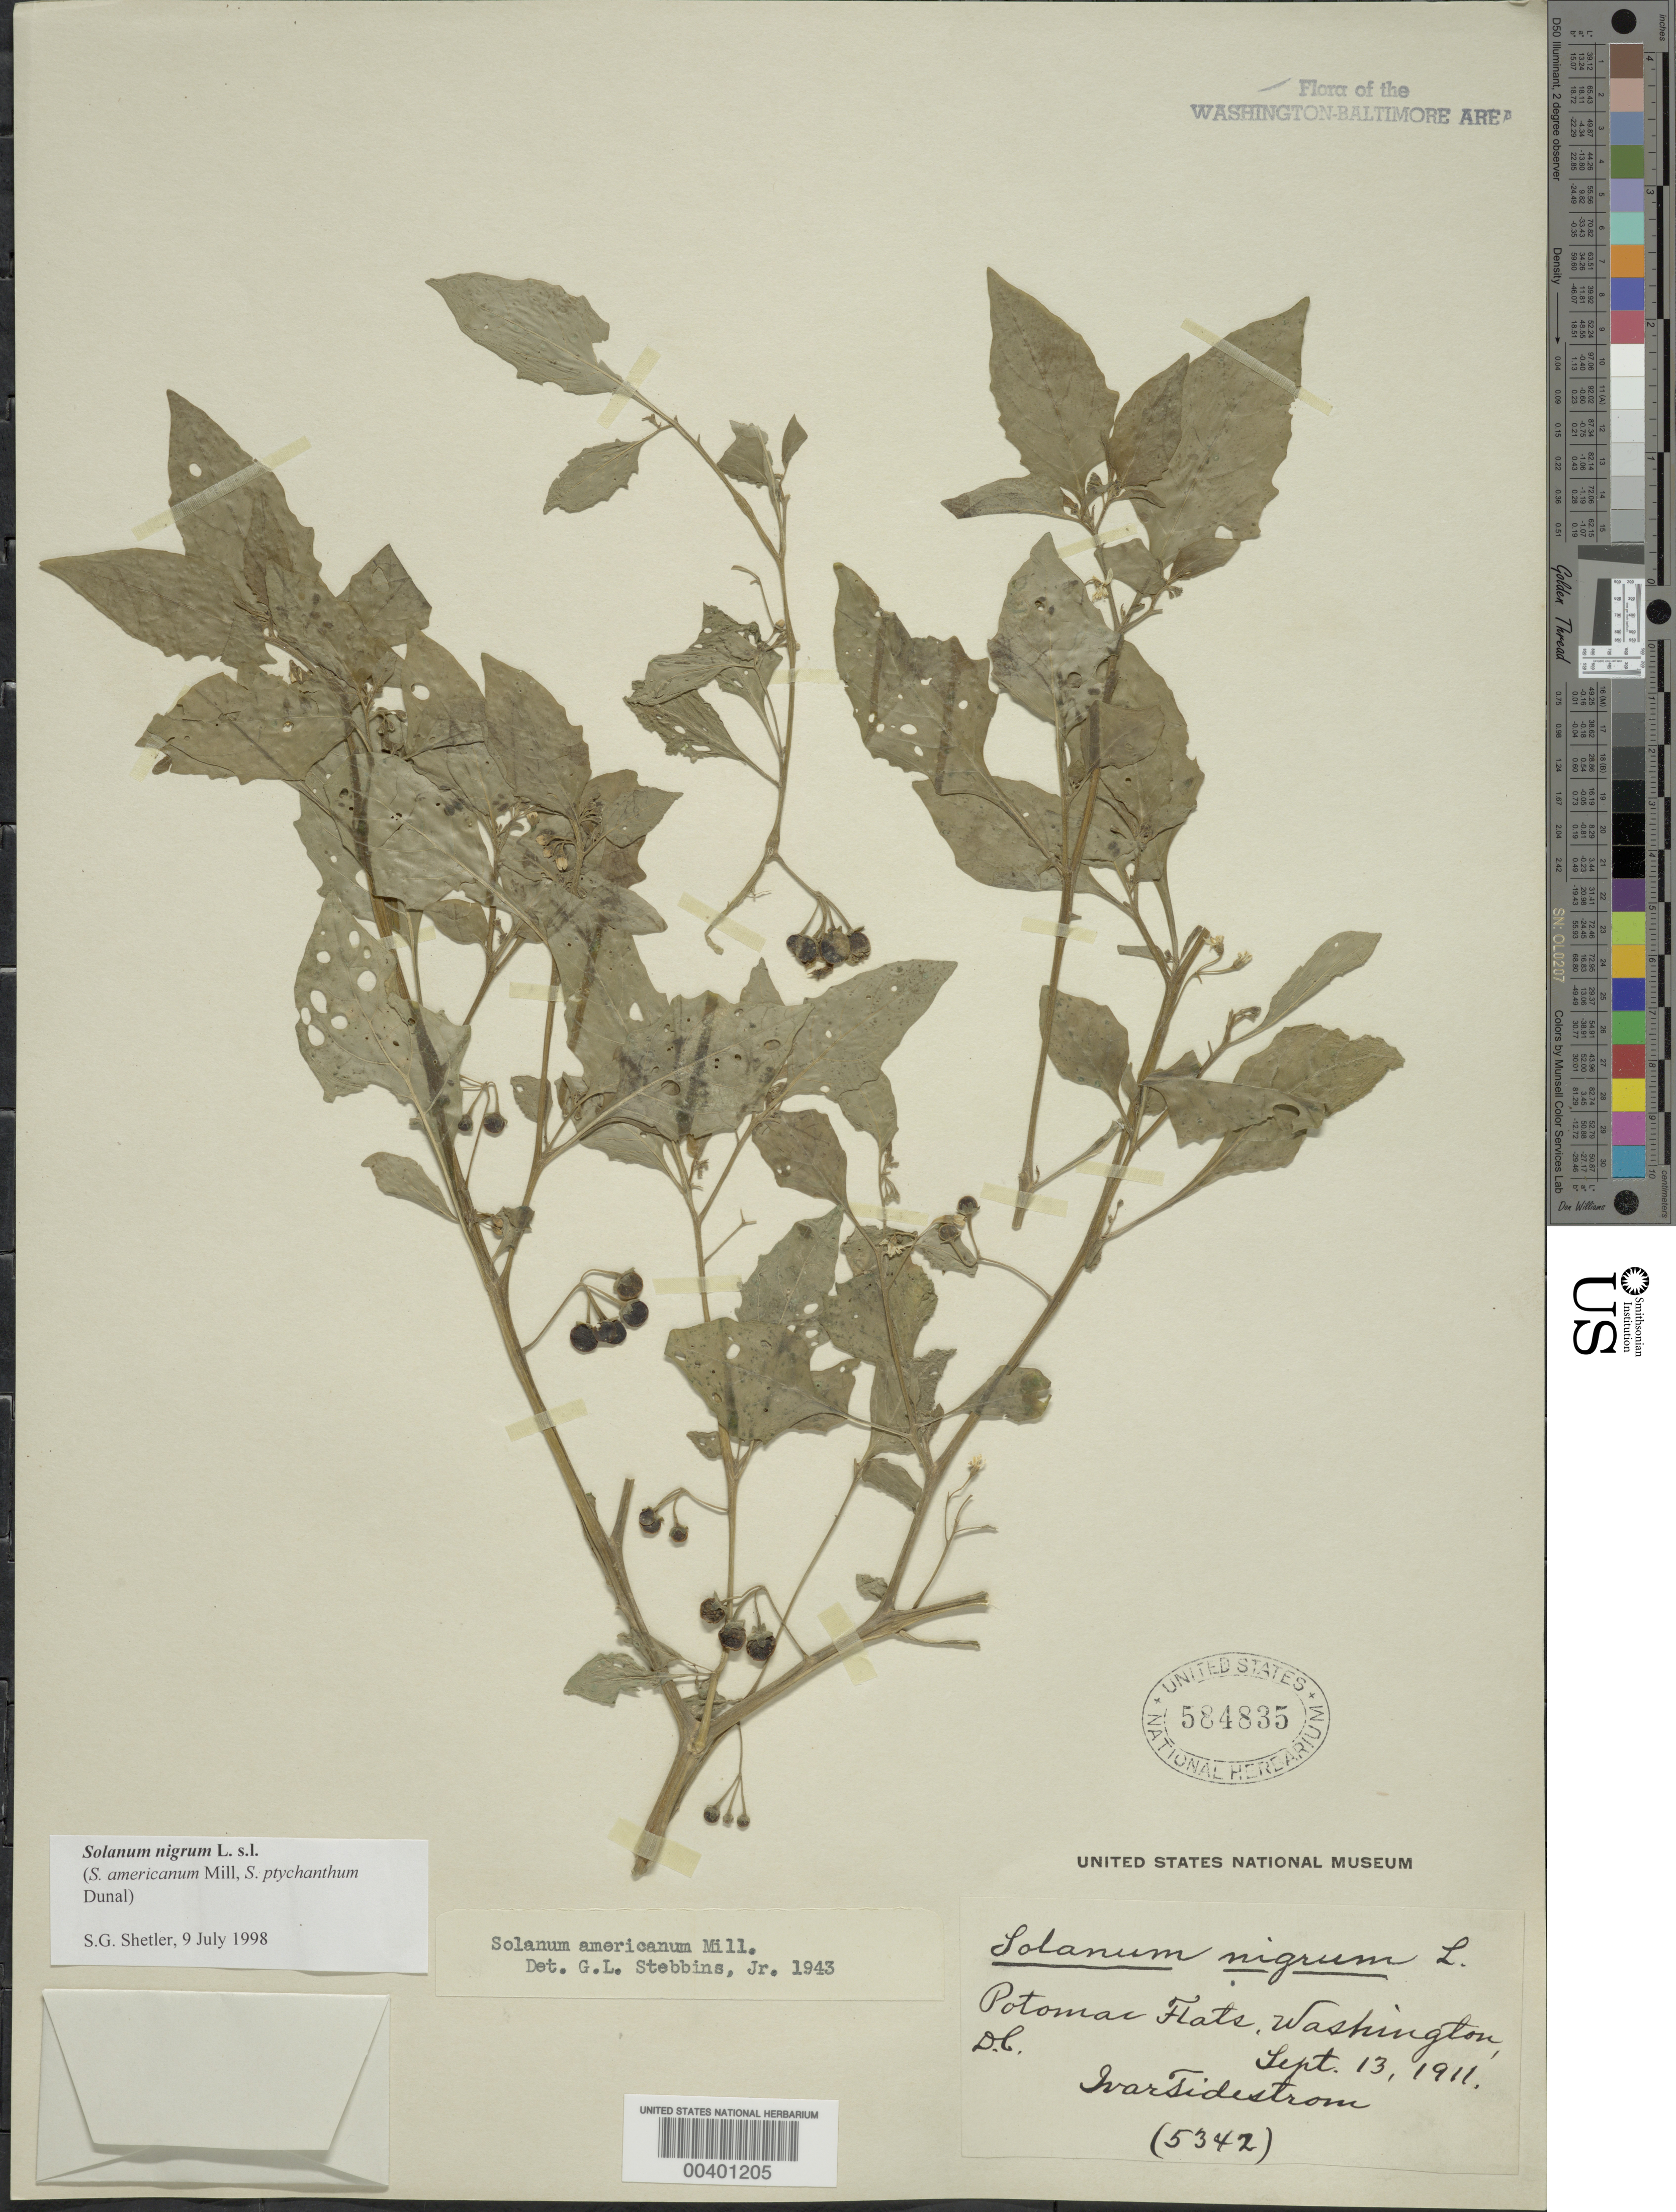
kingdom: Plantae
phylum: Tracheophyta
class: Magnoliopsida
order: Solanales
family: Solanaceae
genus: Solanum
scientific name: Solanum emulans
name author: Raf.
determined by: Knapp, S. D.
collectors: I. F. Tidestrom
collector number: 5342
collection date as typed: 13 Sep 1911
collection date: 1911-09-13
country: United States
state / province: District of Columbia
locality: Potomac Flats C. and O. Canal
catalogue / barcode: US 584835